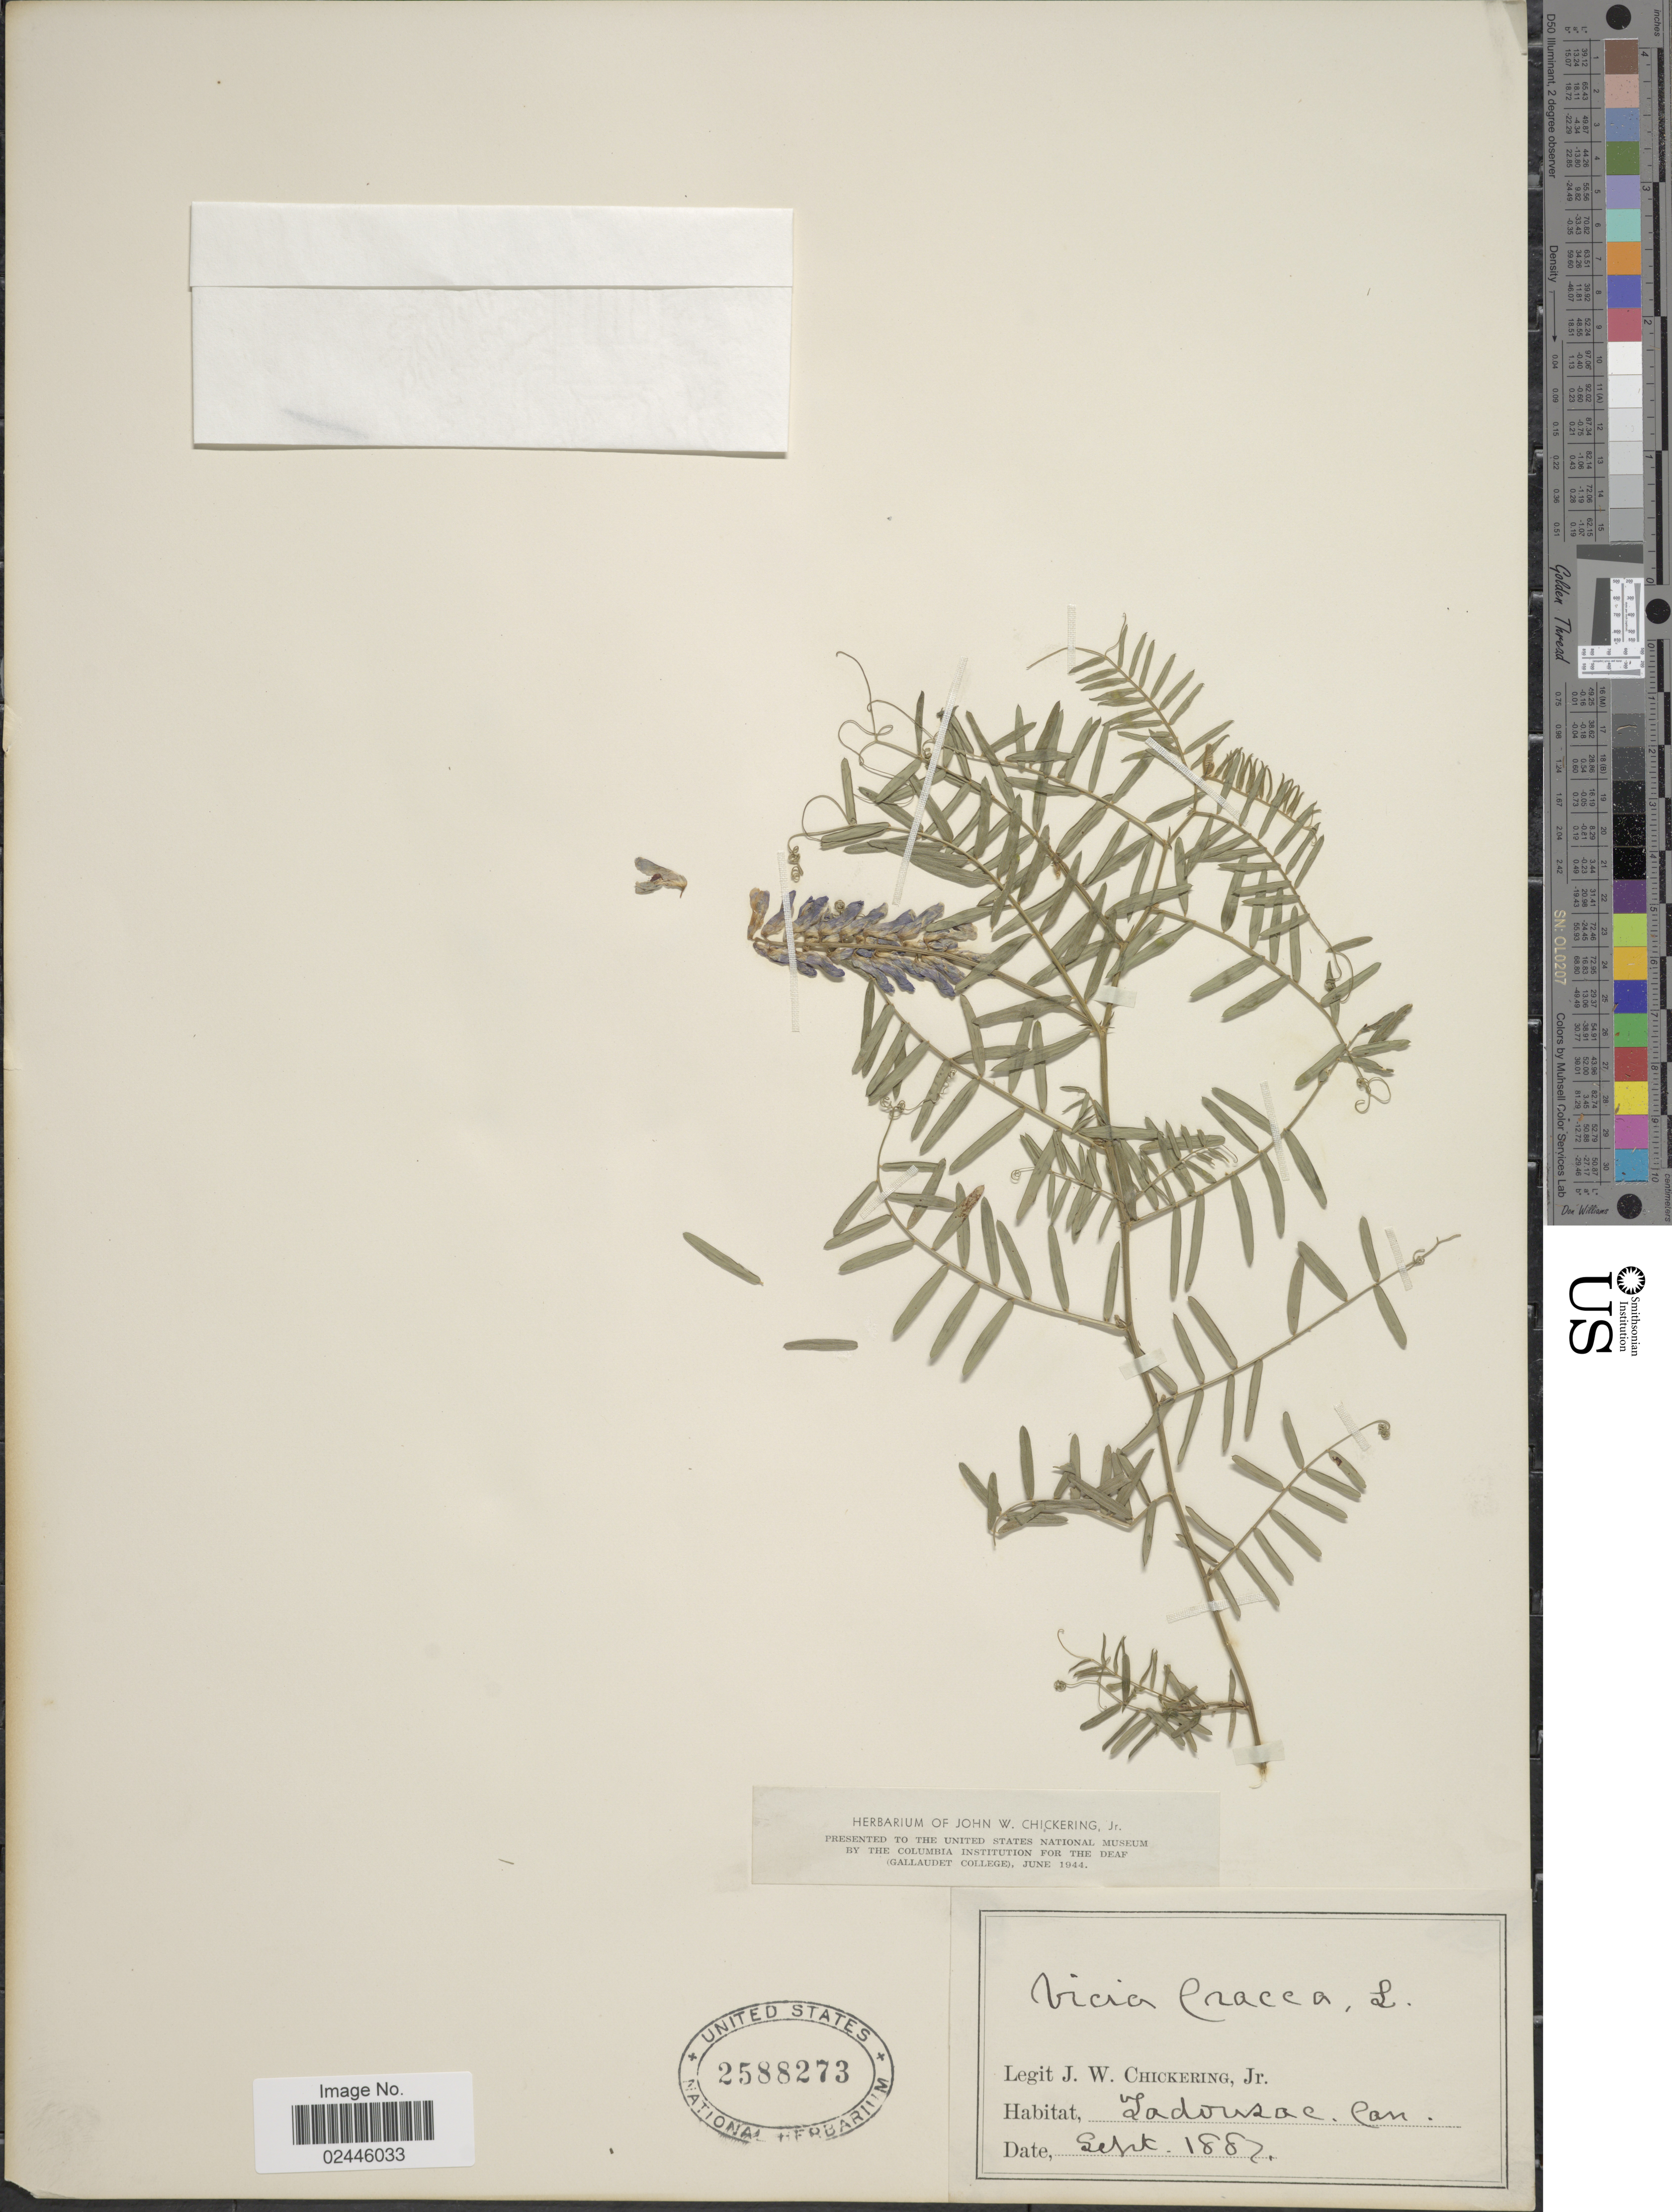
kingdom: Plantae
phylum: Tracheophyta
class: Magnoliopsida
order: Fabales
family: Fabaceae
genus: Vicia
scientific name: Vicia cracca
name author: L.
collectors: J. W. Chickering Jr.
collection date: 1882-09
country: Canada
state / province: Quebec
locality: Tadoussac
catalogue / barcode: US 2588273